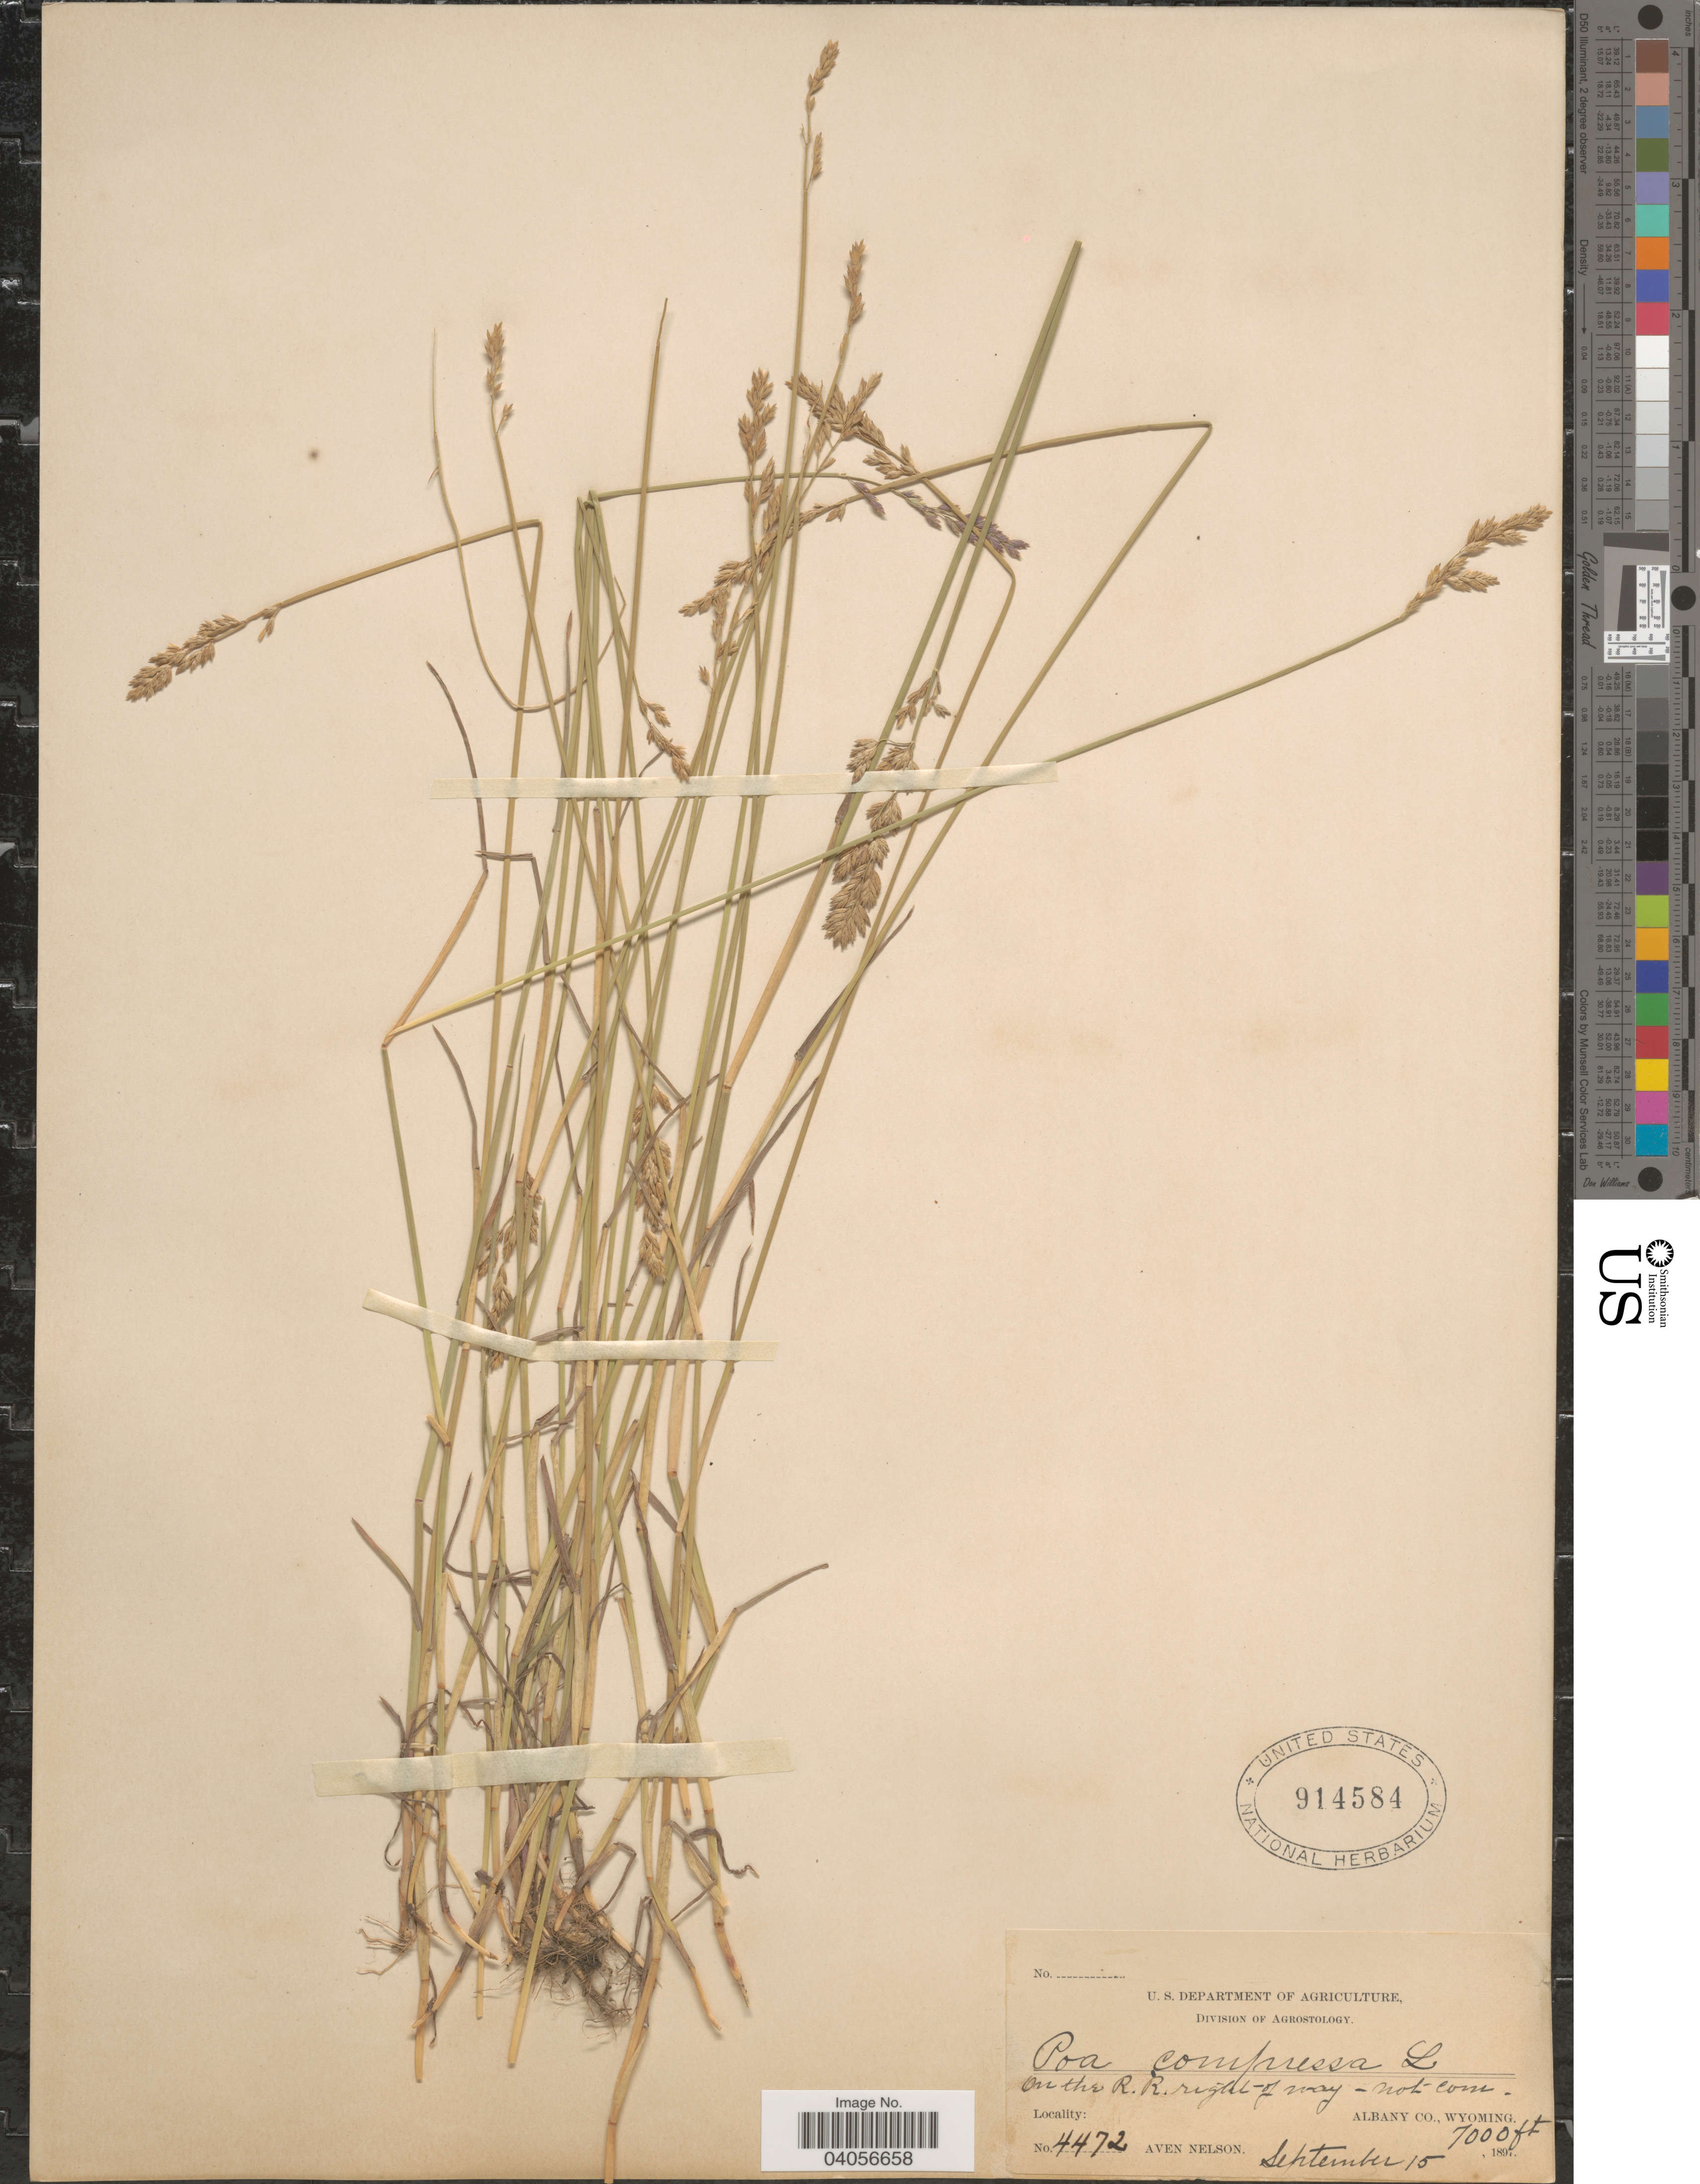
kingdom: Plantae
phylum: Tracheophyta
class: Liliopsida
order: Poales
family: Poaceae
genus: Poa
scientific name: Poa compressa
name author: L.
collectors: A. Nelson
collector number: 4472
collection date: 1897-09-15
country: United States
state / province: Wyoming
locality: On the R.R. right-of way. Albany Co.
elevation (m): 2134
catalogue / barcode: US 914584